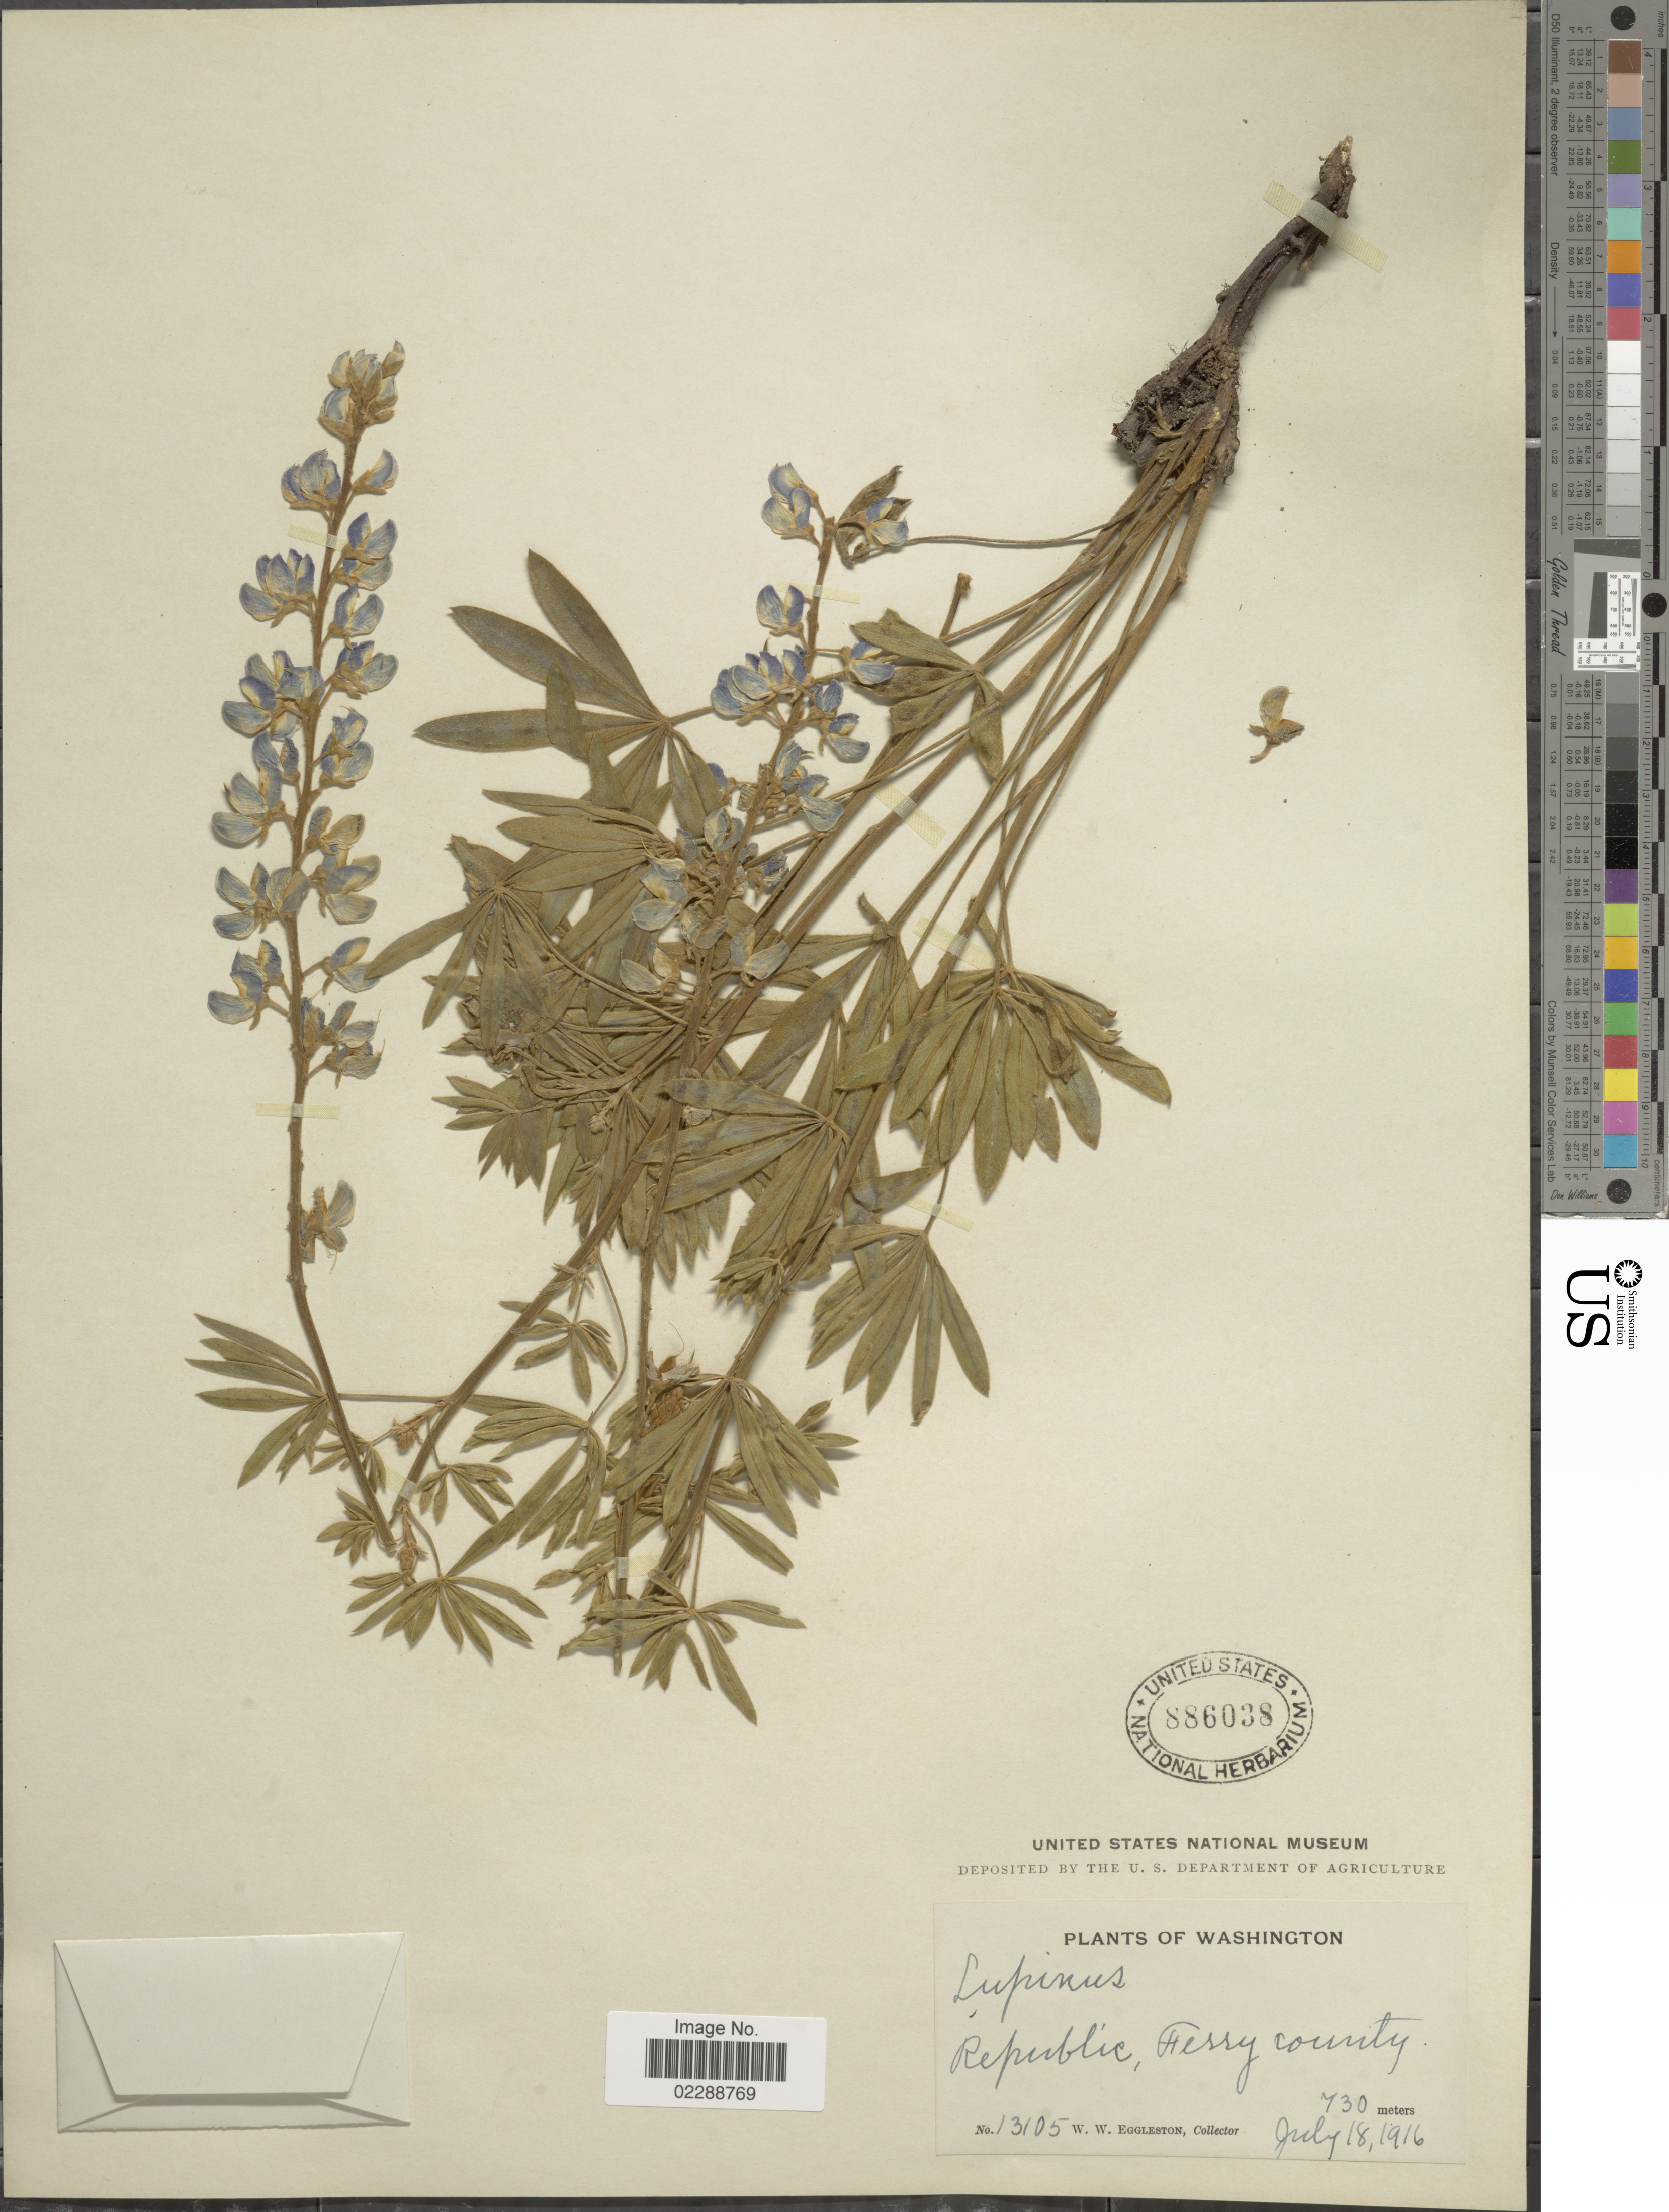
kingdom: Plantae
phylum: Tracheophyta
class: Magnoliopsida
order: Fabales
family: Fabaceae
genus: Lupinus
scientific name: Lupinus sp.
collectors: W. W. Eggleston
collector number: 13105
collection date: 1916-07-18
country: United States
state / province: Washington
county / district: Ferry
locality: Republic, Ferry County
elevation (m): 730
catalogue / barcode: US 886038